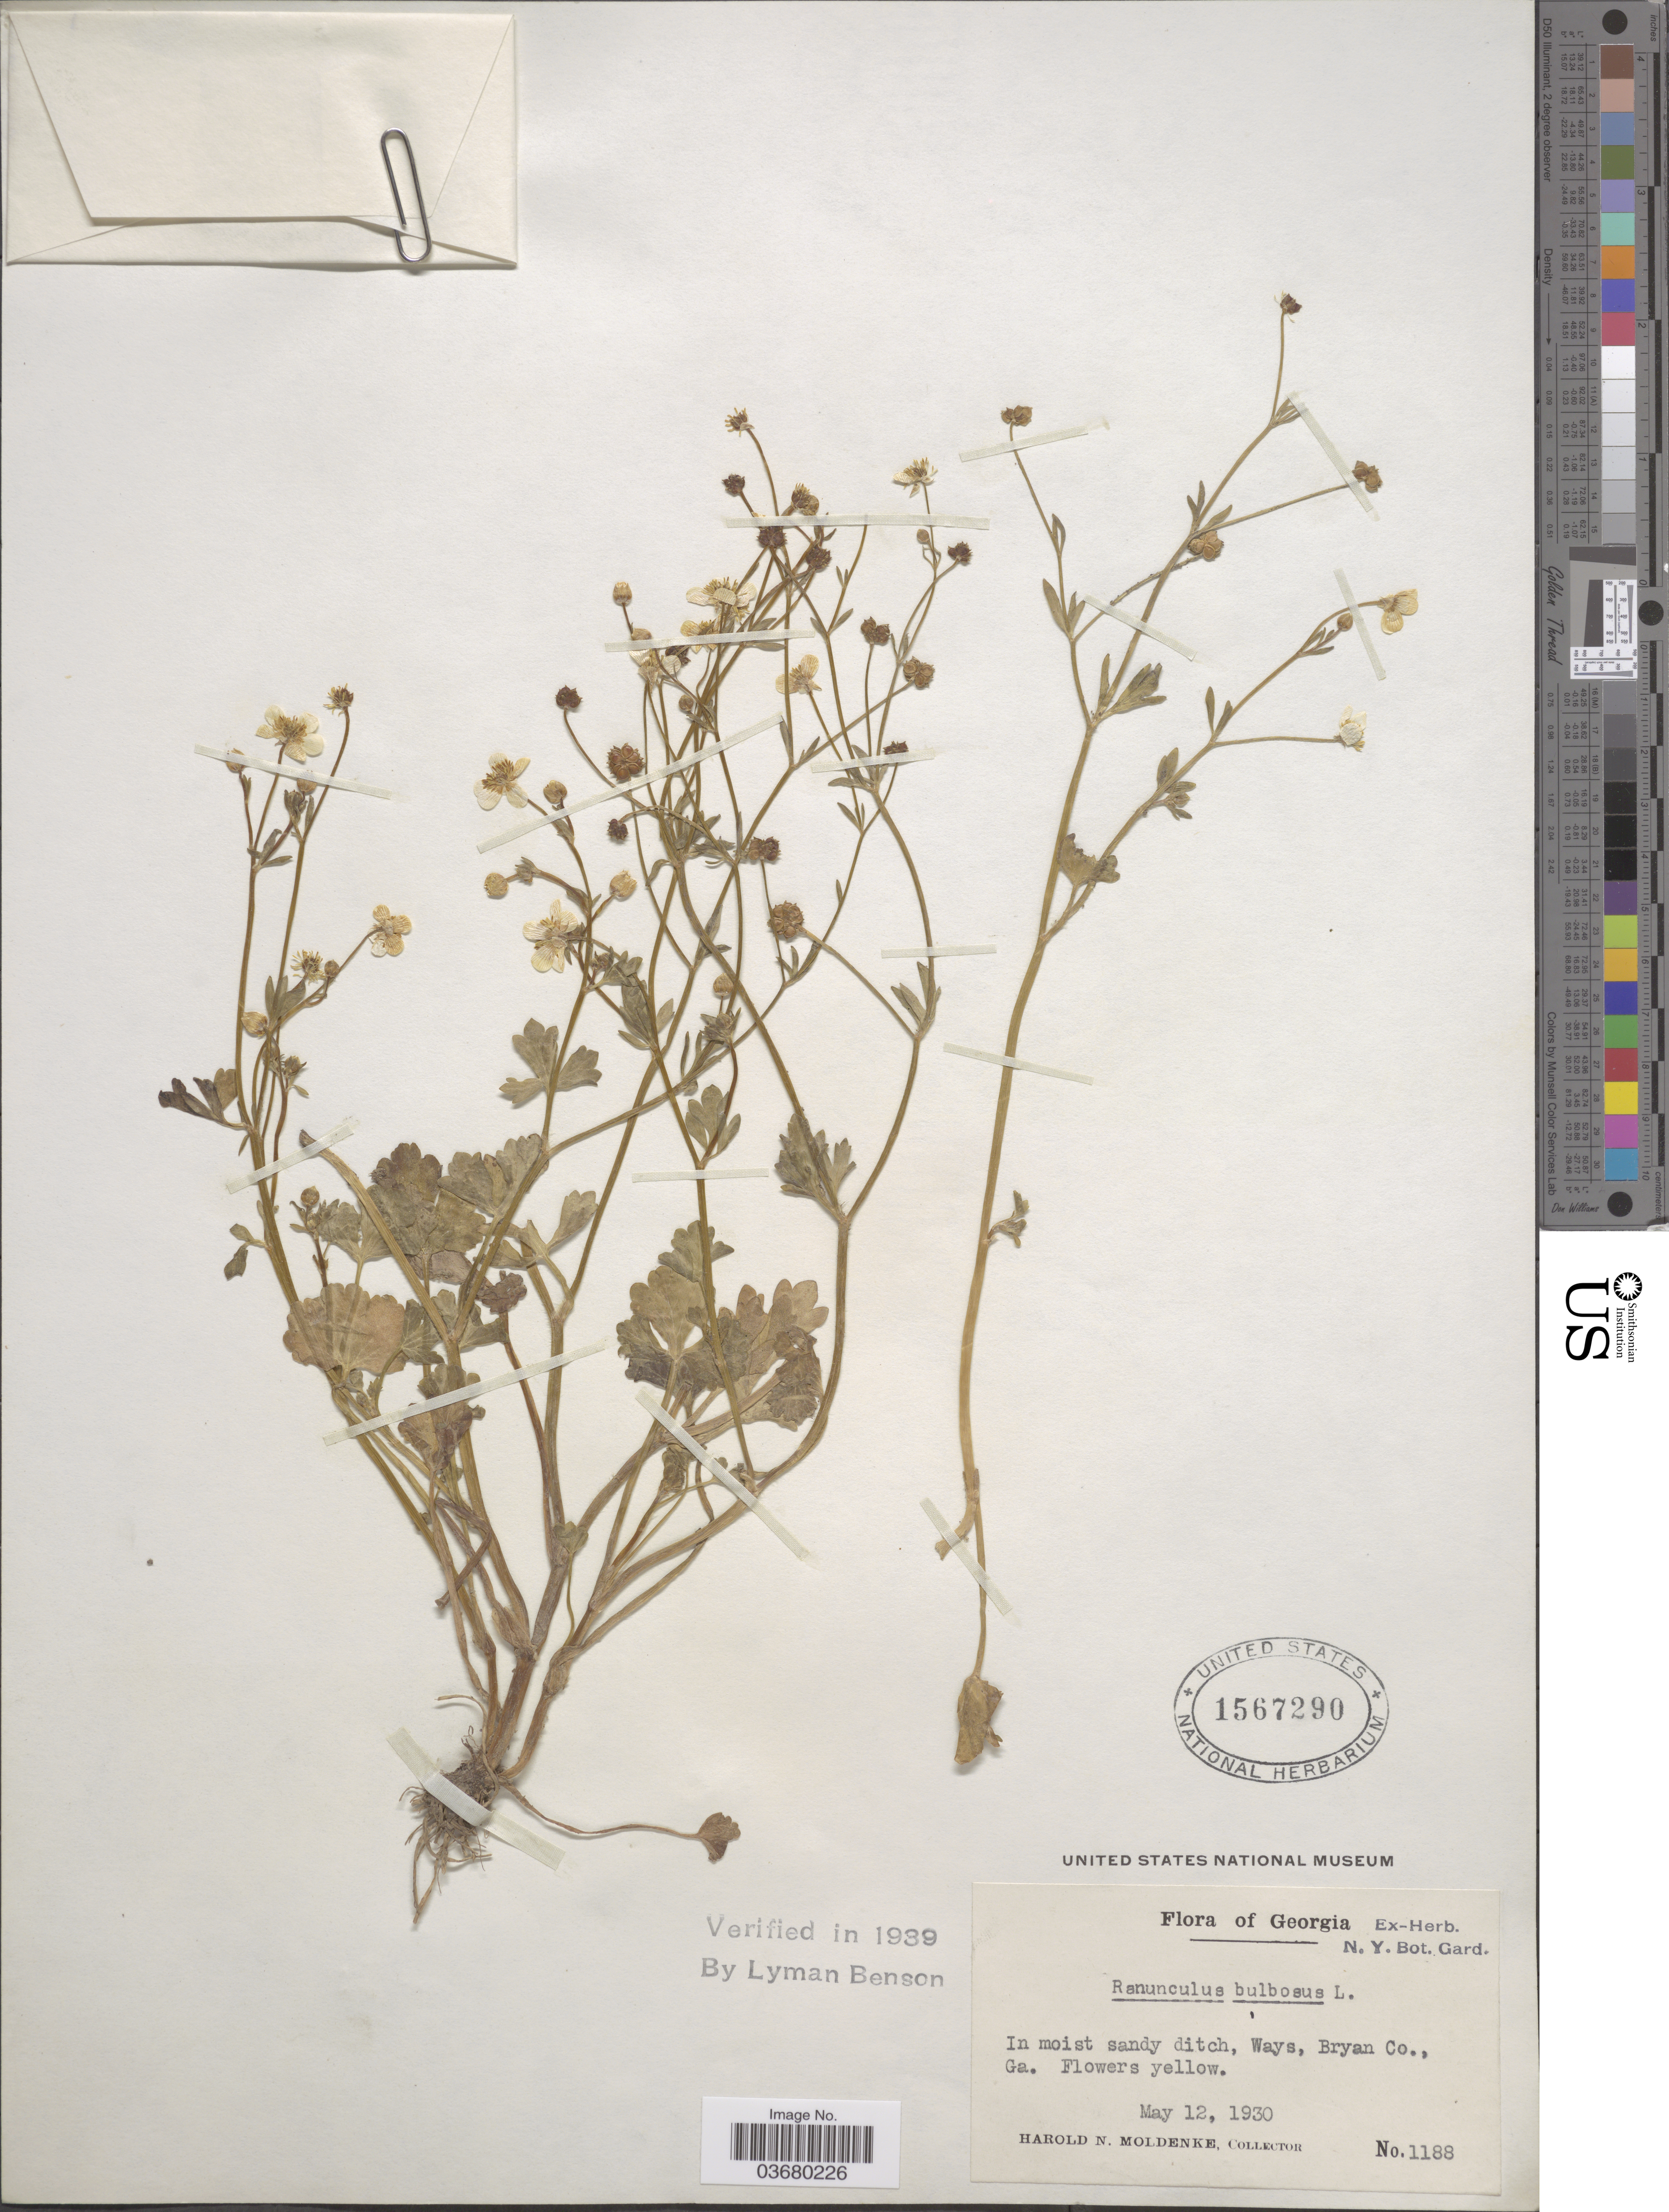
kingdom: Plantae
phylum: Tracheophyta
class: Magnoliopsida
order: Ranunculales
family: Ranunculaceae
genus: Ranunculus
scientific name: Ranunculus bulbosus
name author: L.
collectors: H. N. Moldenke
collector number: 1188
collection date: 1930-05-12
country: United States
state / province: Georgia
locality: Ways, Bryan Co.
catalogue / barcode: US 1567290